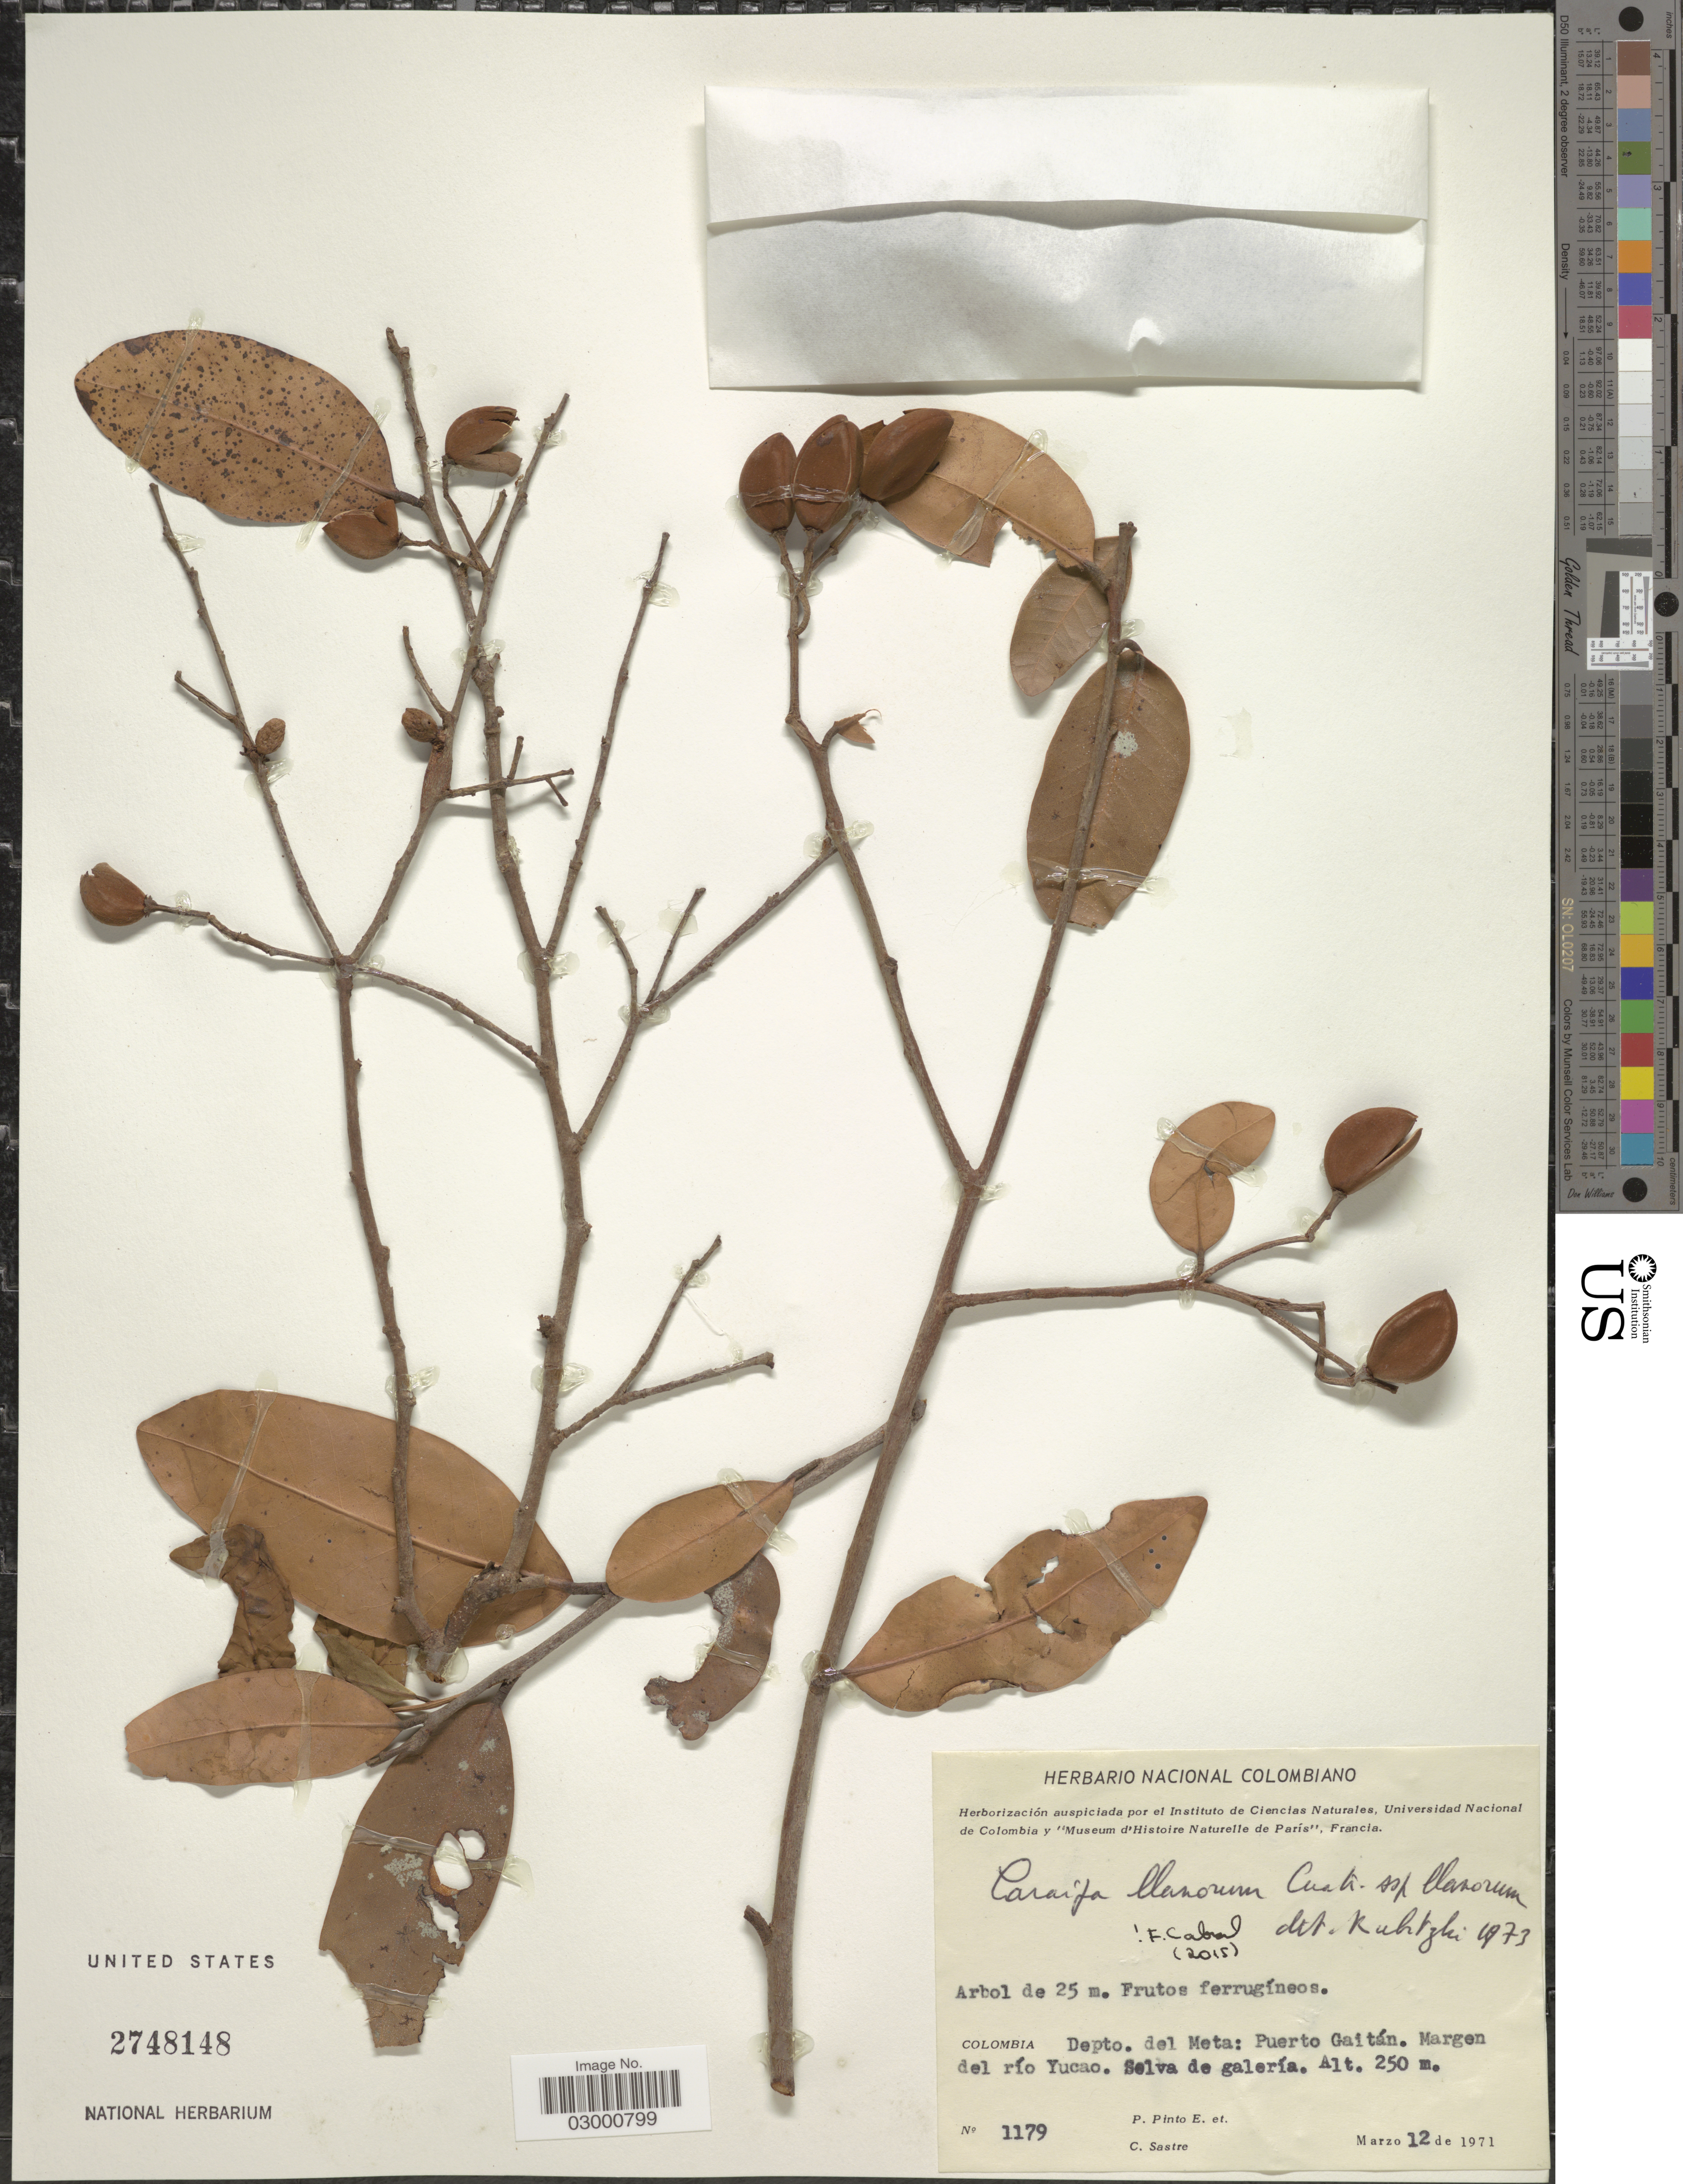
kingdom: Plantae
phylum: Tracheophyta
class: Magnoliopsida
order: Malpighiales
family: Calophyllaceae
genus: Caraipa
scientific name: Caraipa llanorum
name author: Cuatrec.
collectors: P. Pinto E. & C. Sastre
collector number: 1179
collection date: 1971-03-12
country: Colombia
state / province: Meta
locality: Depto. del Meta: Puerto Gaitán. Margen del río Yucao.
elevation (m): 250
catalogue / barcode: US 2748148